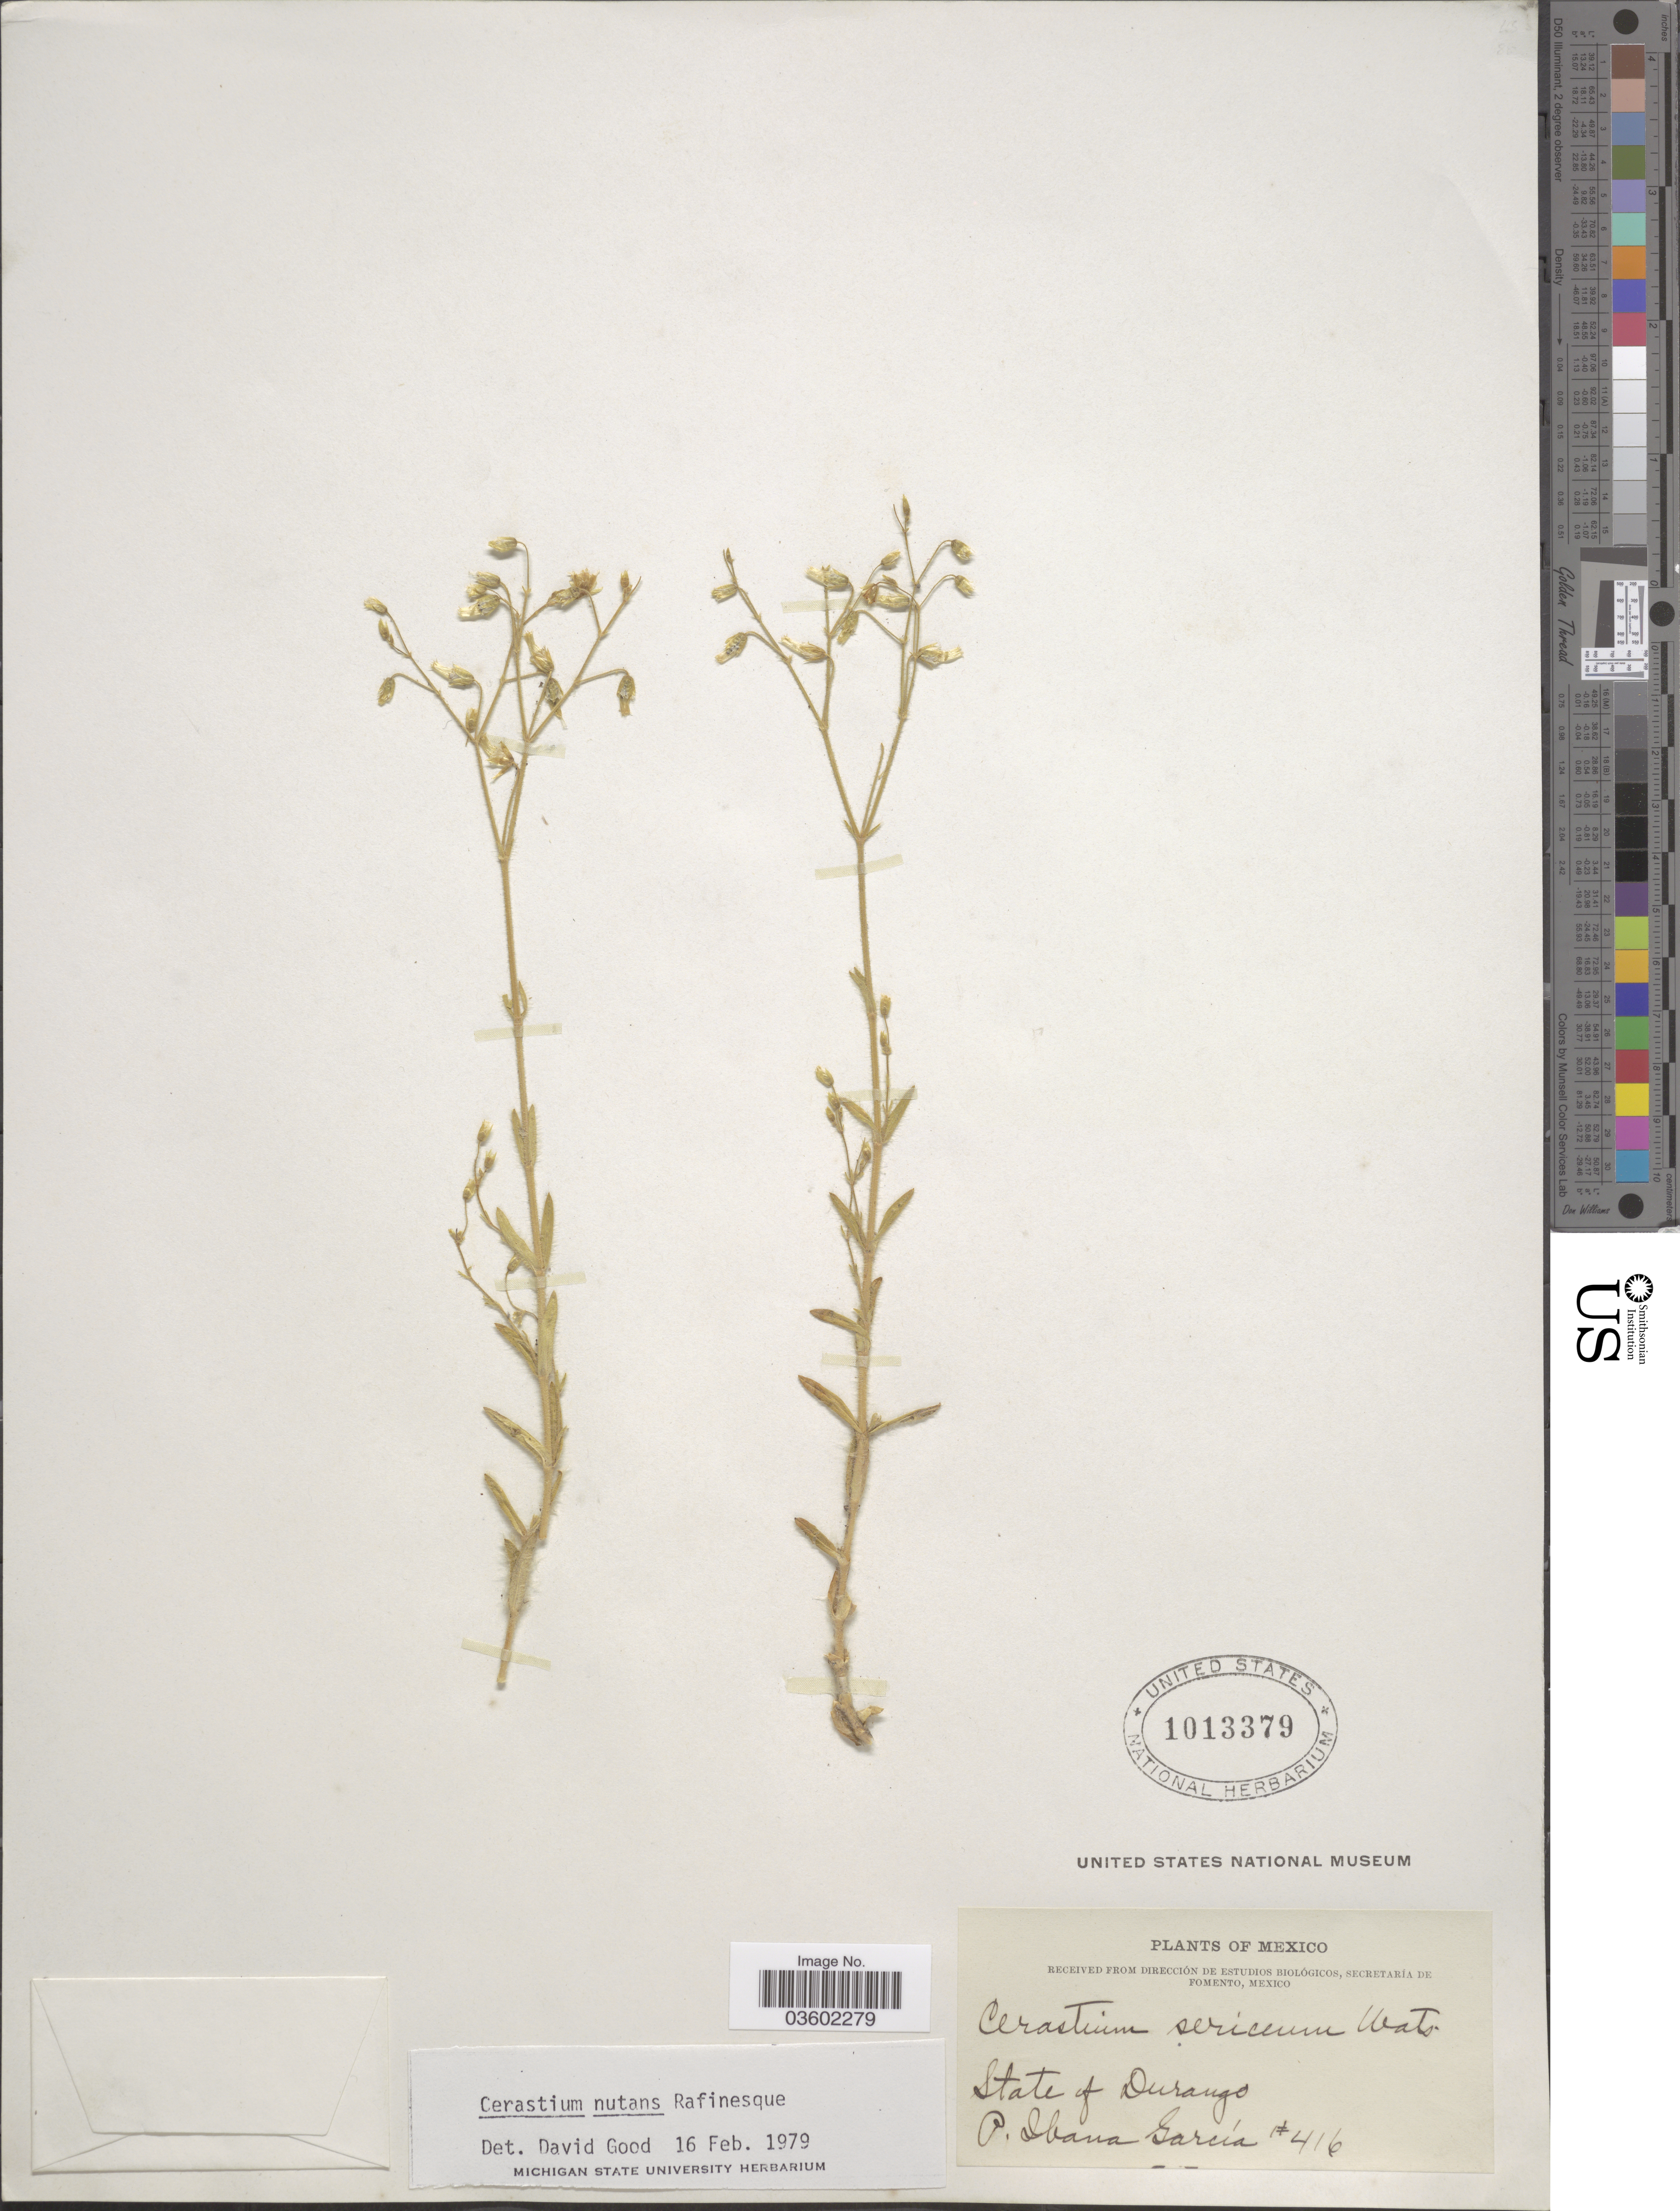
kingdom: Plantae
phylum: Tracheophyta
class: Magnoliopsida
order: Caryophyllales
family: Caryophyllaceae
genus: Cerastium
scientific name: Cerastium nutans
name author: Raf.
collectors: P. I. Garcia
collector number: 416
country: Mexico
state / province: Durango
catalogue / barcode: US 1013379